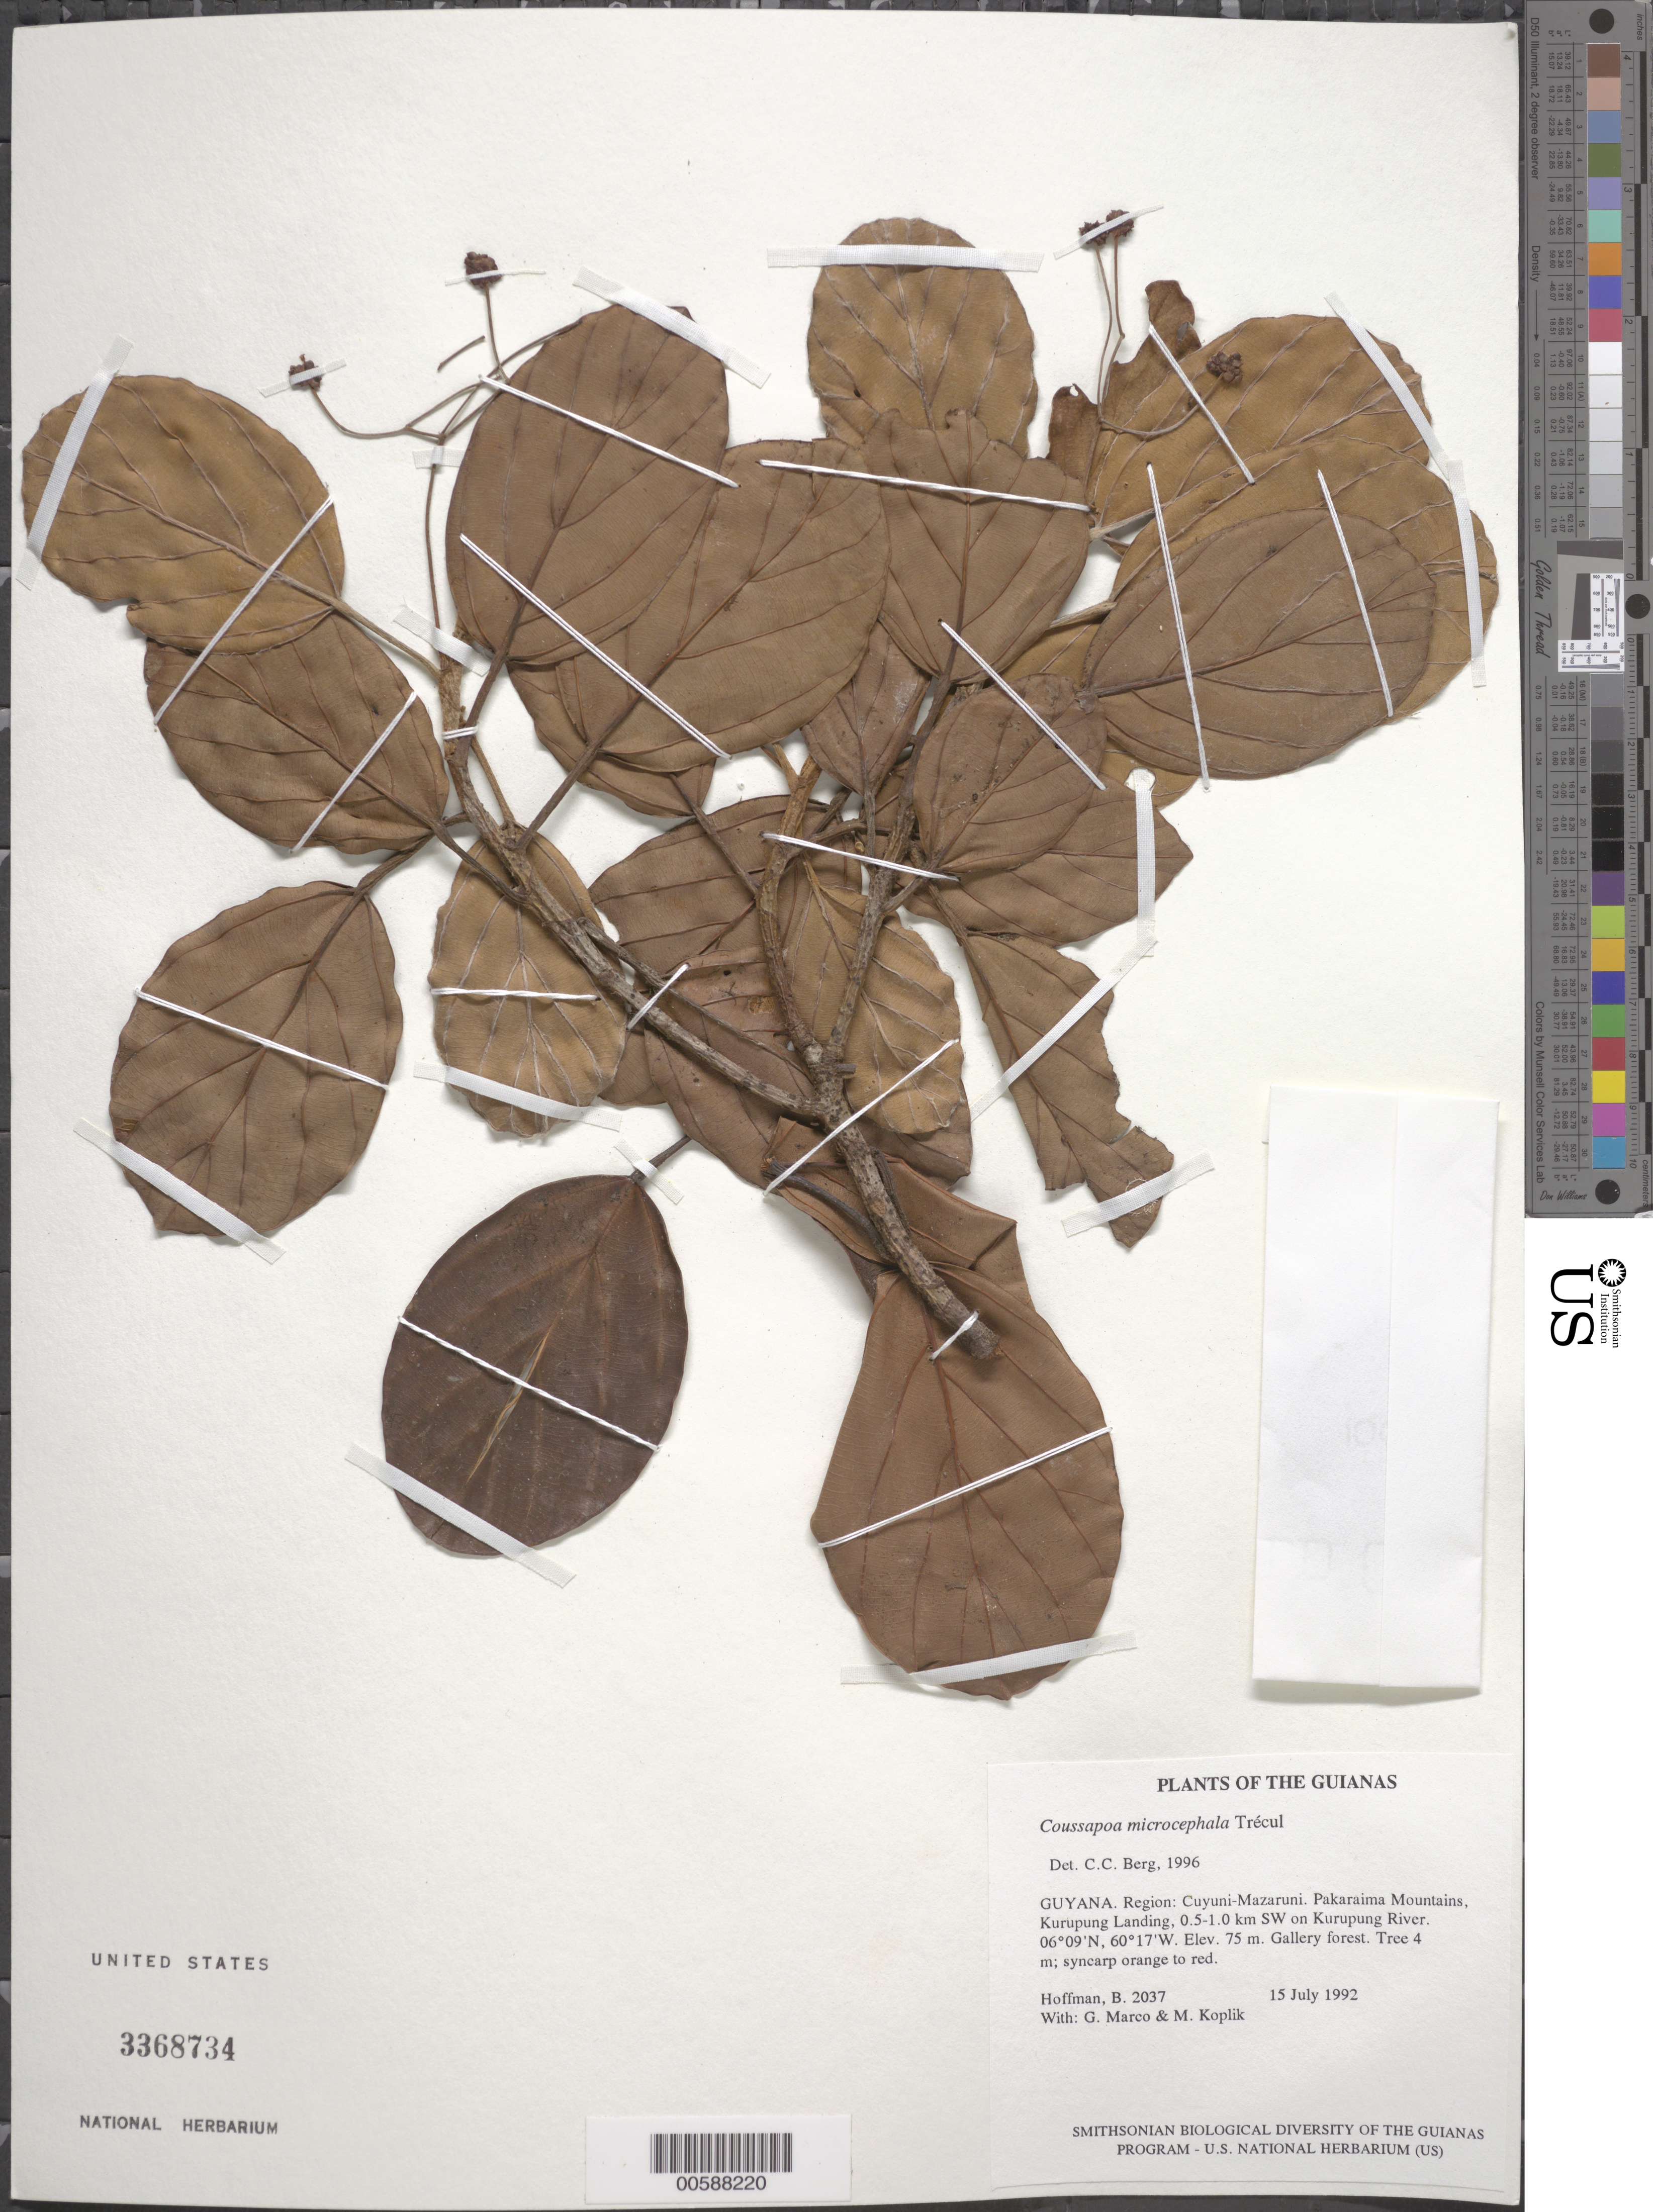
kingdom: Plantae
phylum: Tracheophyta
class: Magnoliopsida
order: Rosales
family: Urticaceae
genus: Coussapoa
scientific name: Coussapoa microcephala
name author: Trécul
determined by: Berg, C. C.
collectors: B. Hoffman, G. Marco & M. Koplik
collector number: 2037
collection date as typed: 15 July 1992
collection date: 1992-07-15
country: Guyana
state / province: Cuyuni-Mazaruni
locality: Pakaraima Mountains, Kurupung Landing, 0.5-1.0 km SW on Kurupung River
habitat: Gallery forest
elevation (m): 75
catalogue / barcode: US 3368734